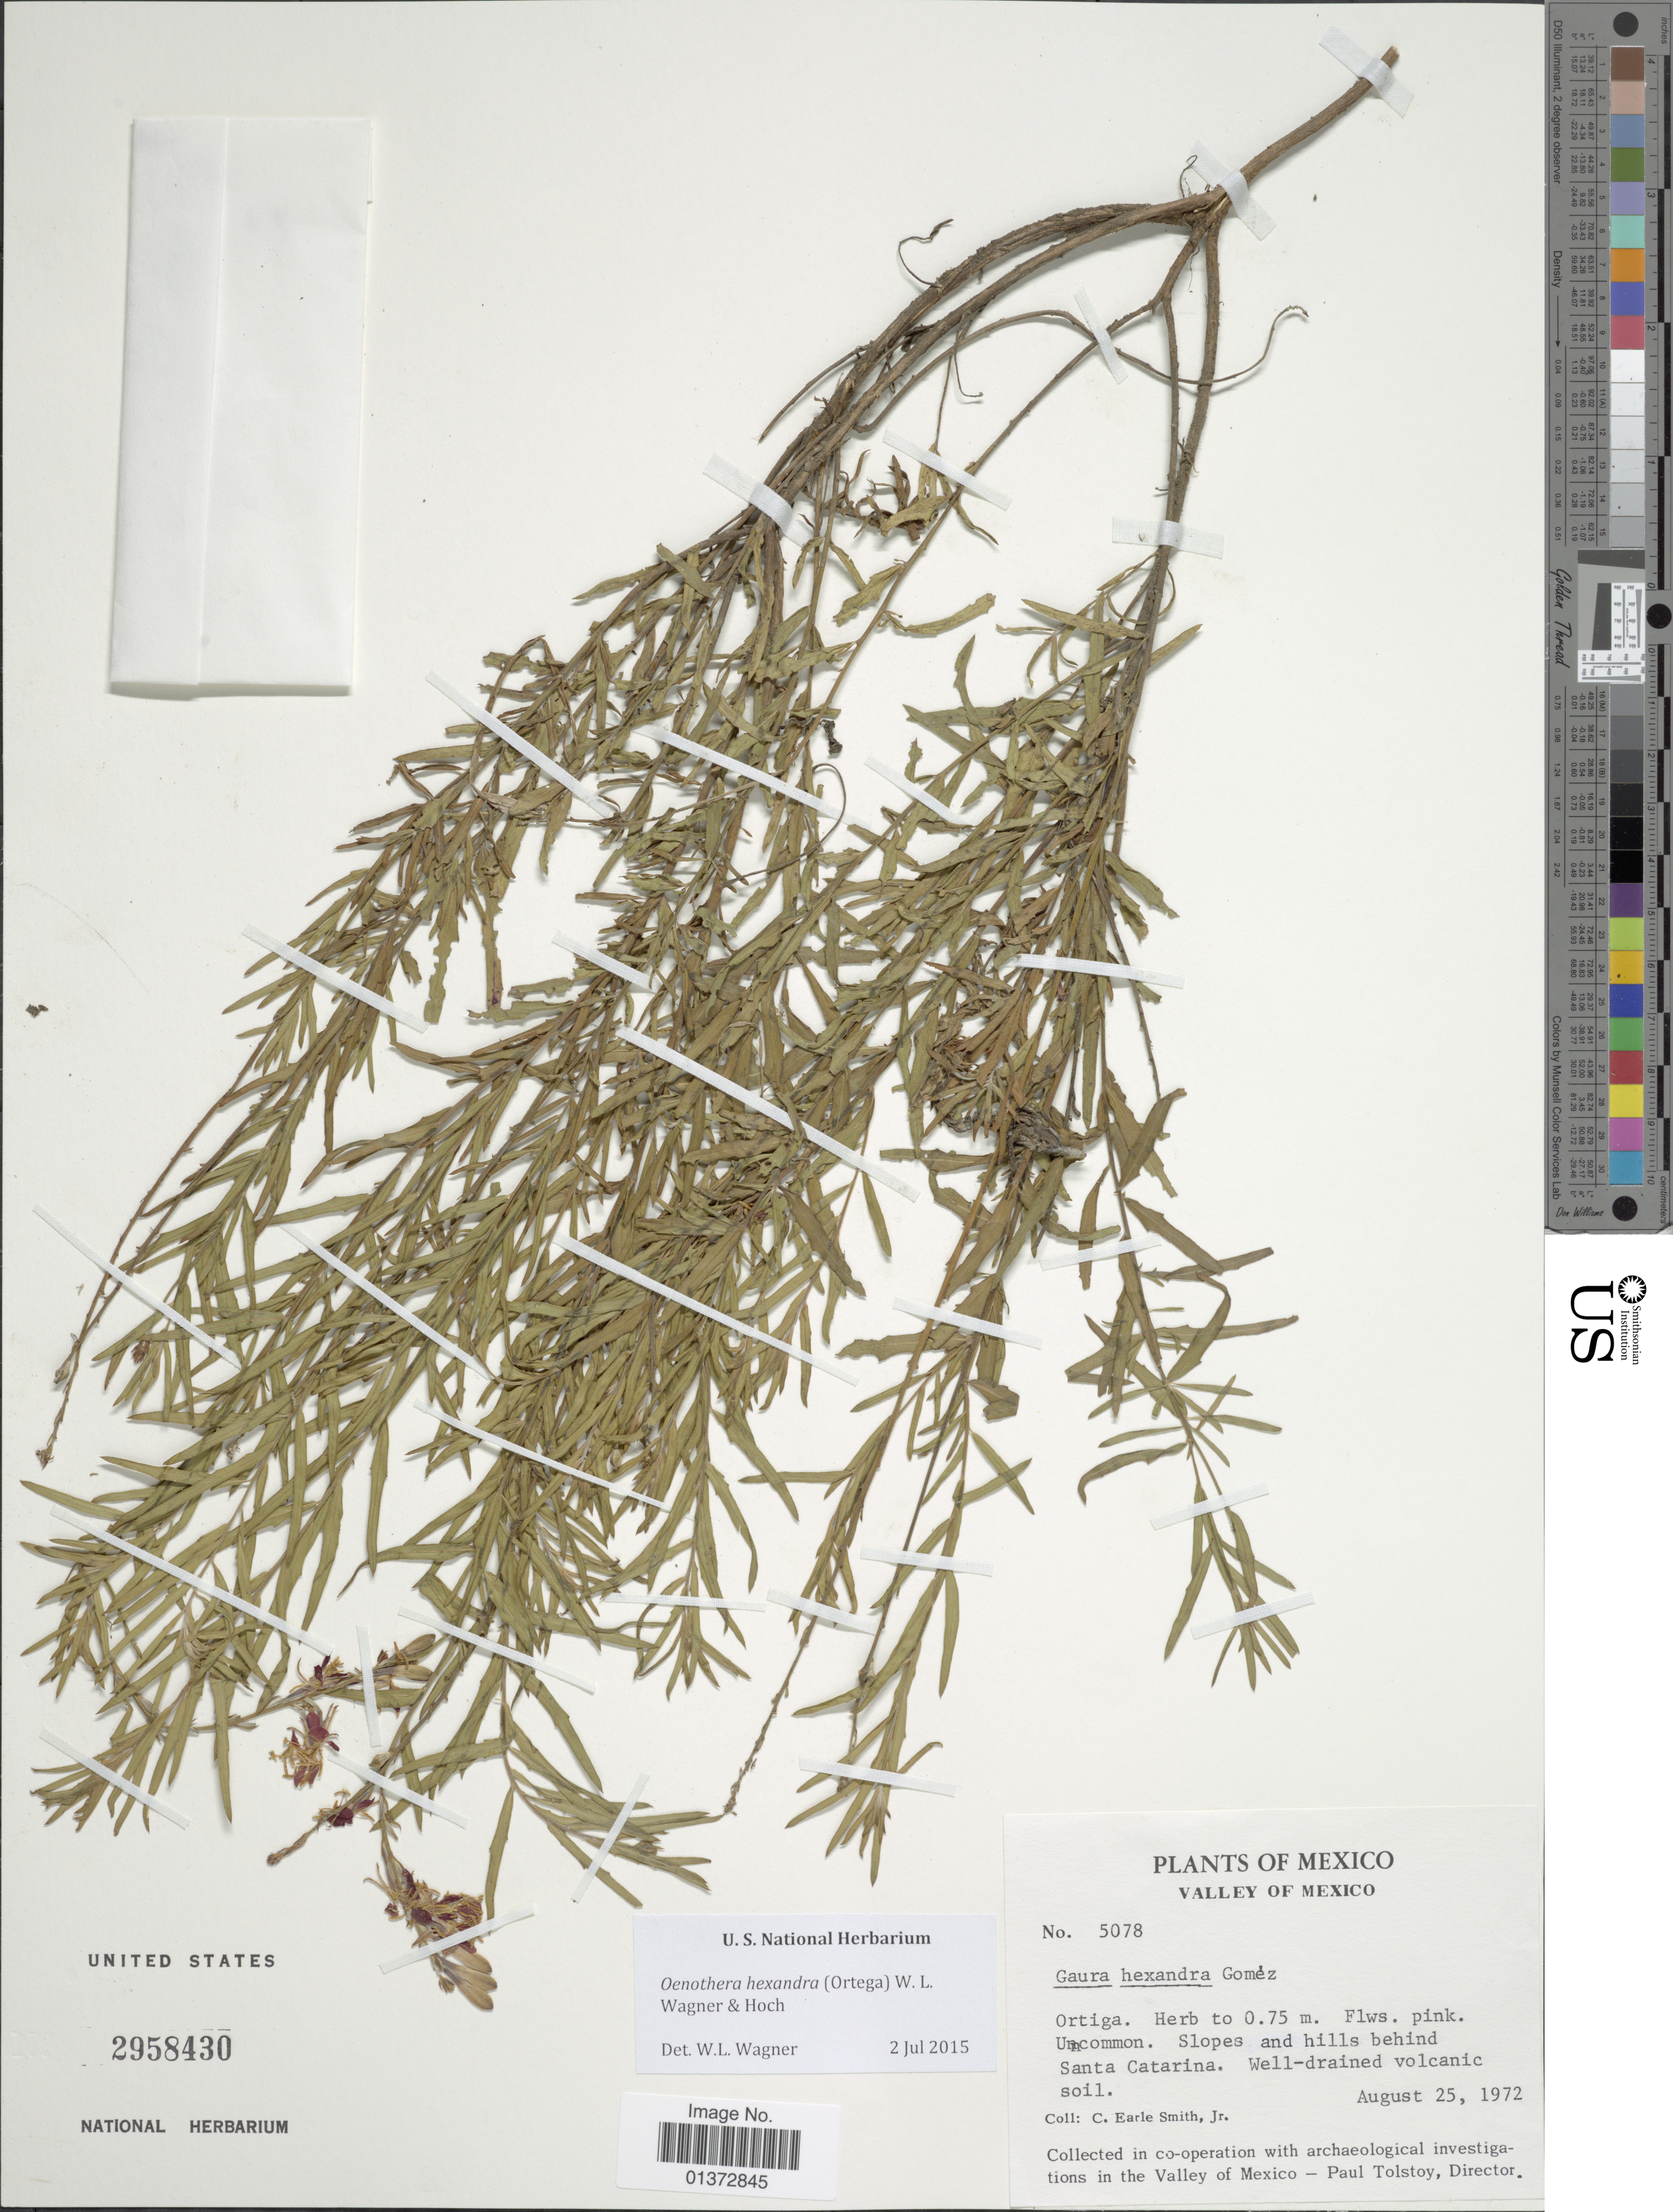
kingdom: Plantae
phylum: Tracheophyta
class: Magnoliopsida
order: Myrtales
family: Onagraceae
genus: Oenothera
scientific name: Oenothera hexandra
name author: (Ortega) W.L. Wagner & Hoch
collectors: C. E. Smith Jr.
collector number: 5078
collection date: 1972-08-25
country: Mexico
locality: Valley of Mexico, Ortiga, slopes and hills behind Santa Catarina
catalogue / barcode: US 2958430